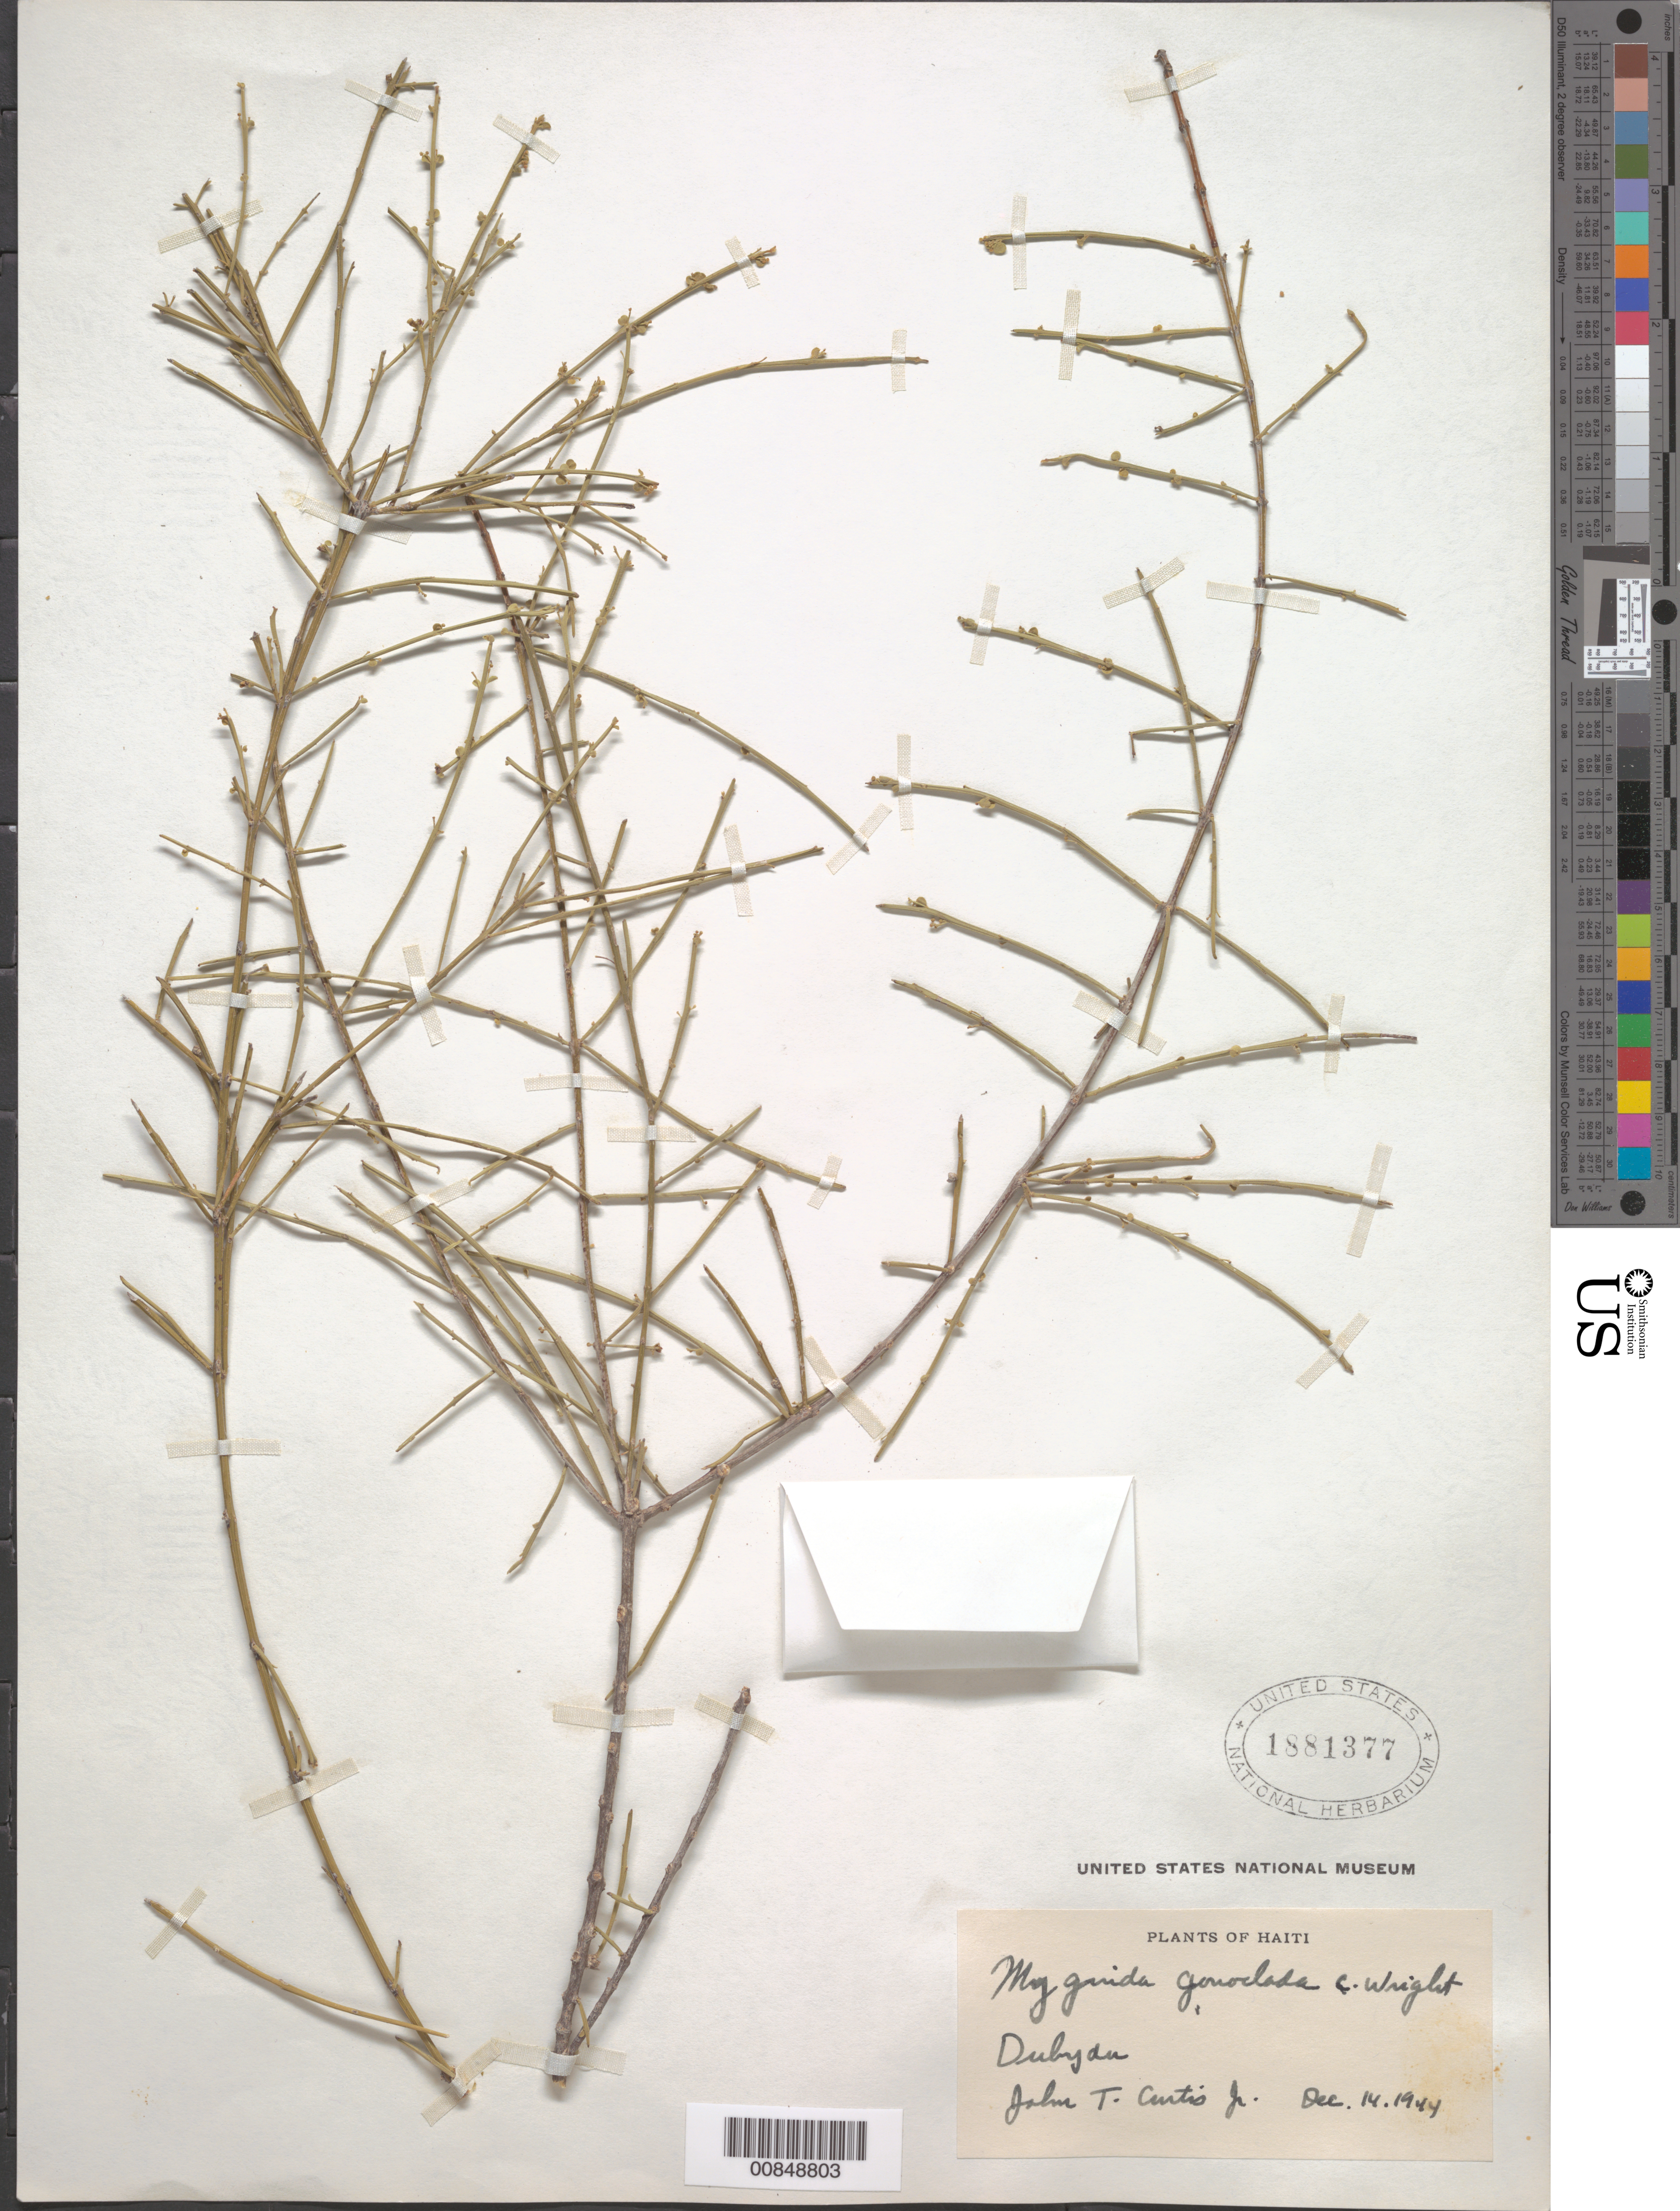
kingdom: Plantae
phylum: Tracheophyta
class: Magnoliopsida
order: Celastrales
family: Celastraceae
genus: Crossopetalum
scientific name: Crossopetalum decussatum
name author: (Baill.) Lourteig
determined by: Strong, Mark T., (BOT), Smithsonian Institution - National Museum of Natural History (UNITED STATES)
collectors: J. Curtis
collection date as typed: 14 Dec 1944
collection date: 1944-12-14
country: Haiti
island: Hispaniola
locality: Dubydu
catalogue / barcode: US 1881377